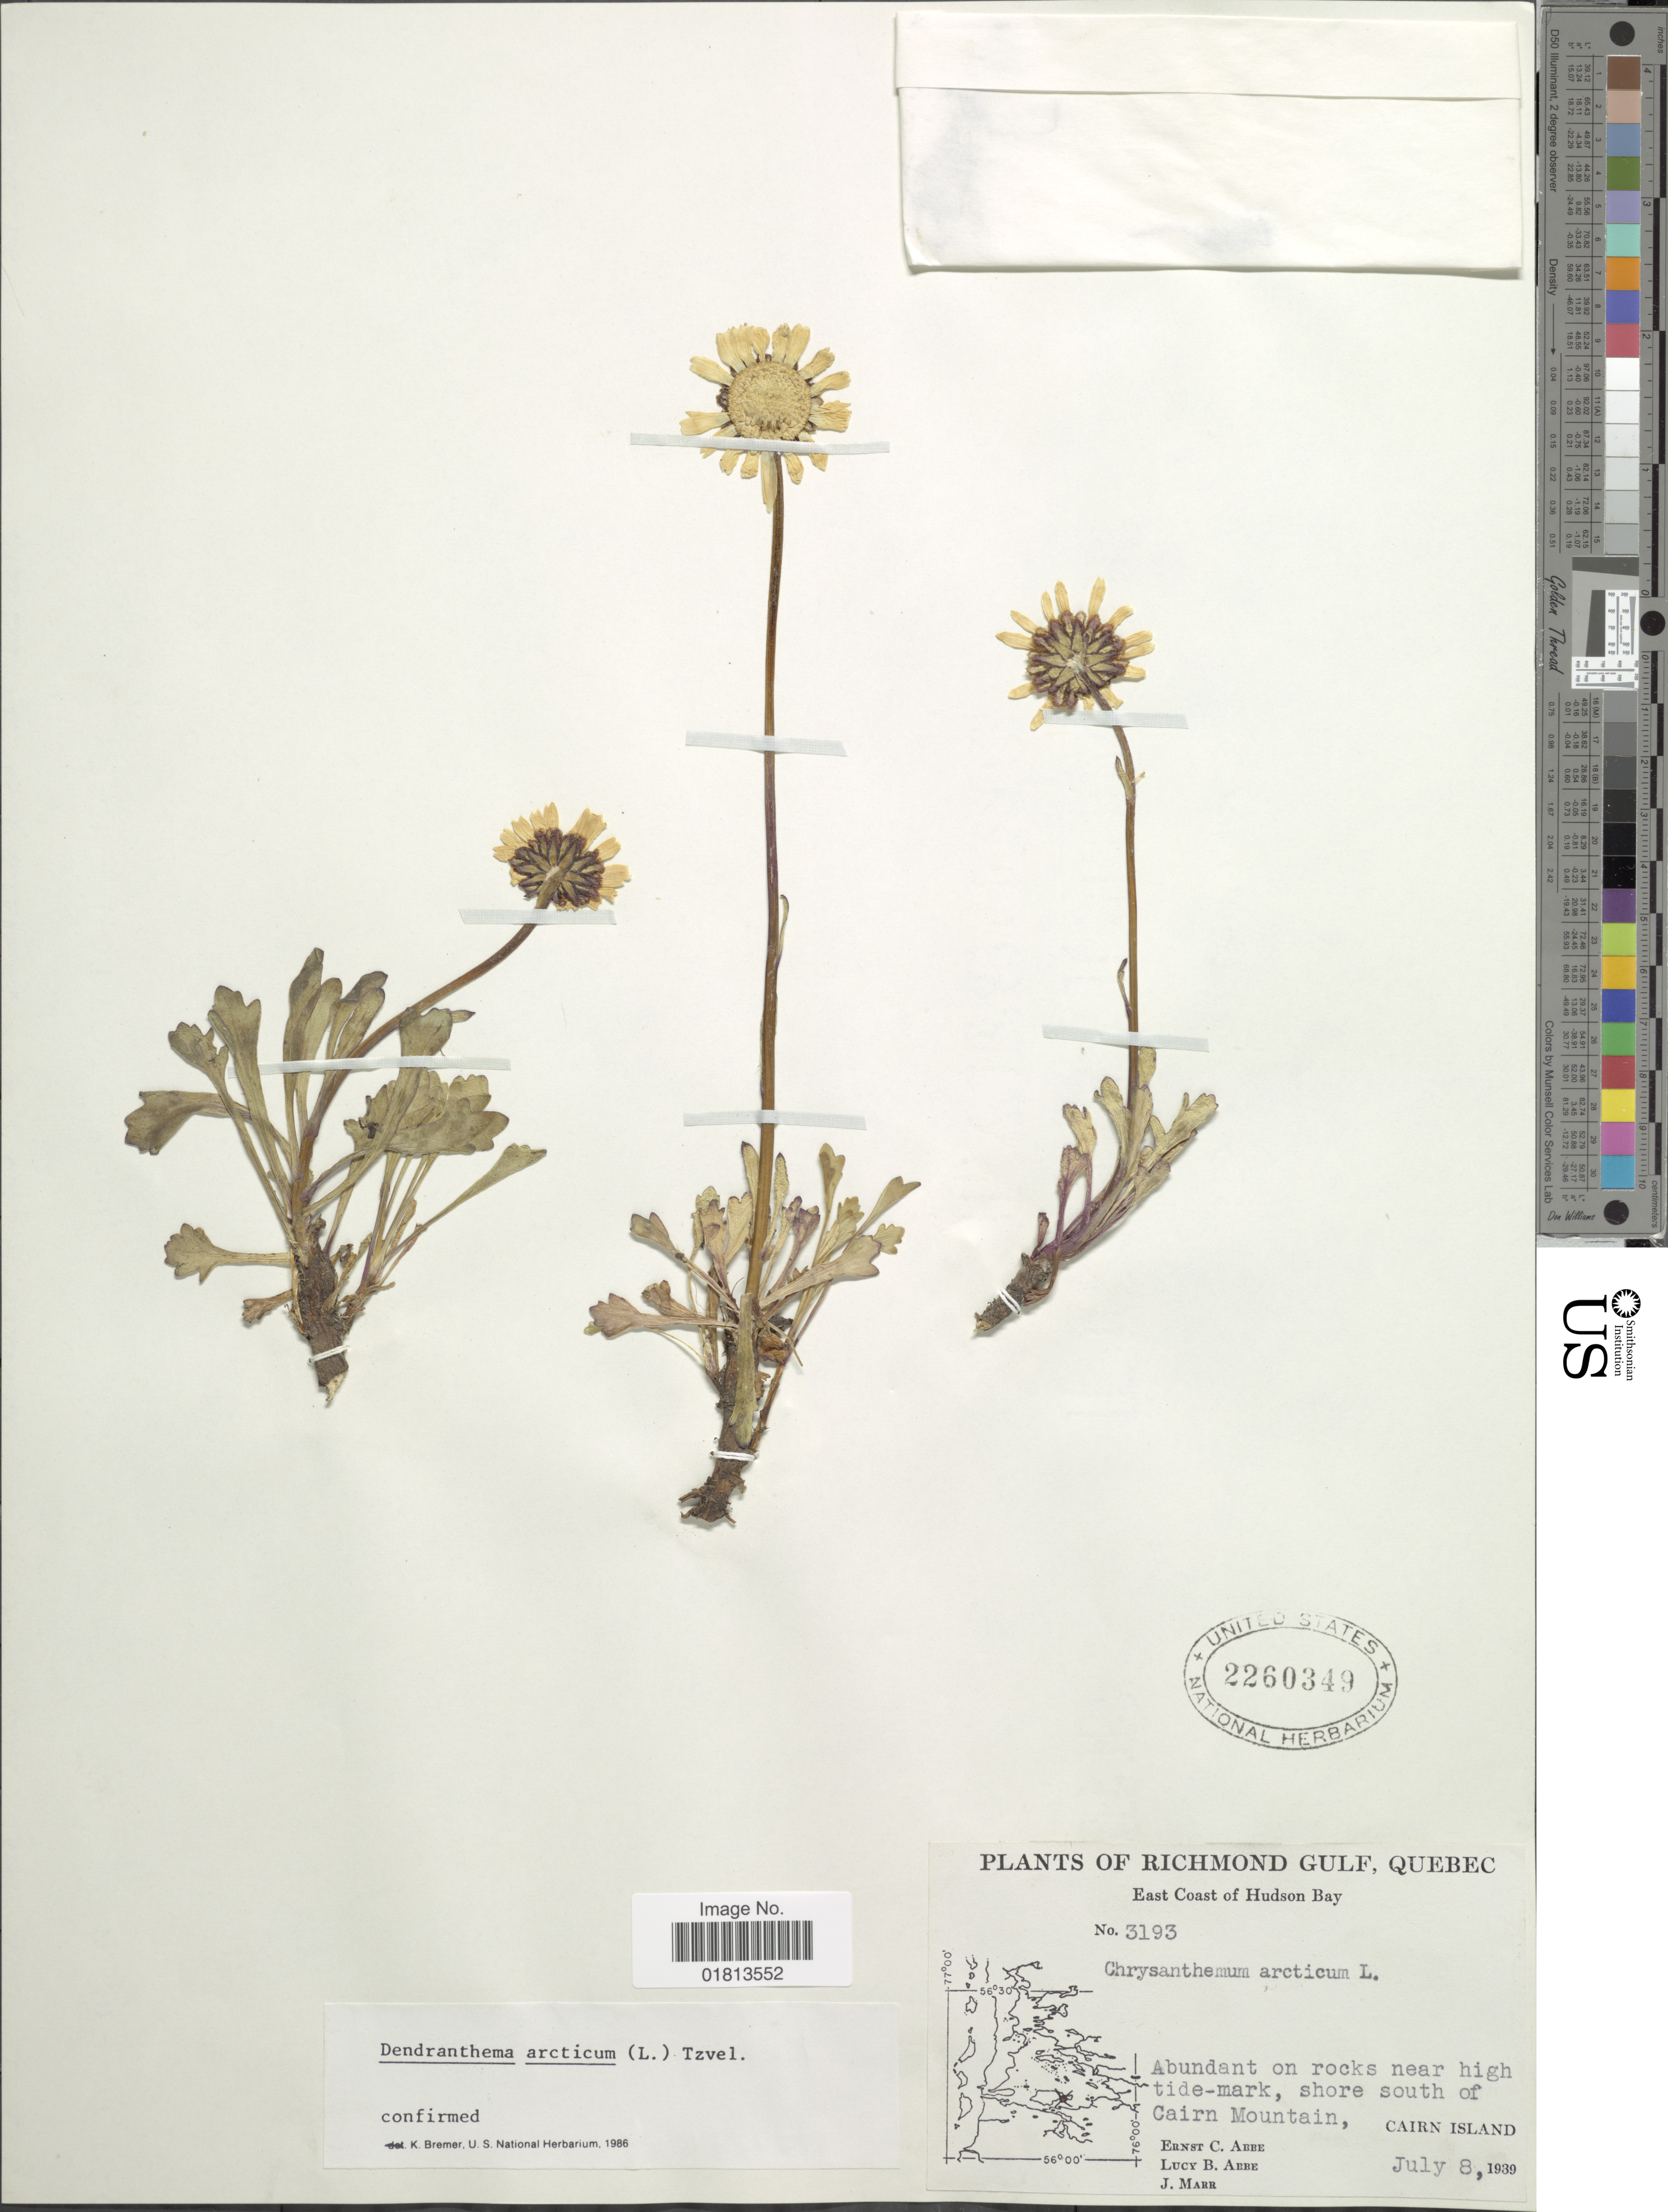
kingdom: Plantae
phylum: Tracheophyta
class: Magnoliopsida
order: Asterales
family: Asteraceae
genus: Dendranthema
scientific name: Dendranthema arcticum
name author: (L.) Tzvelev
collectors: E. C. Abbe, L. B. Abbe & J. Marr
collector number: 3193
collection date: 1939-07-08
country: Canada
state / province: Quebec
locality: Richmond Gulf, Quebec, Abundant on rocks near high tide-mark, shore south of Cairn Mountain, Cairn Island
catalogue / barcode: US 2260349